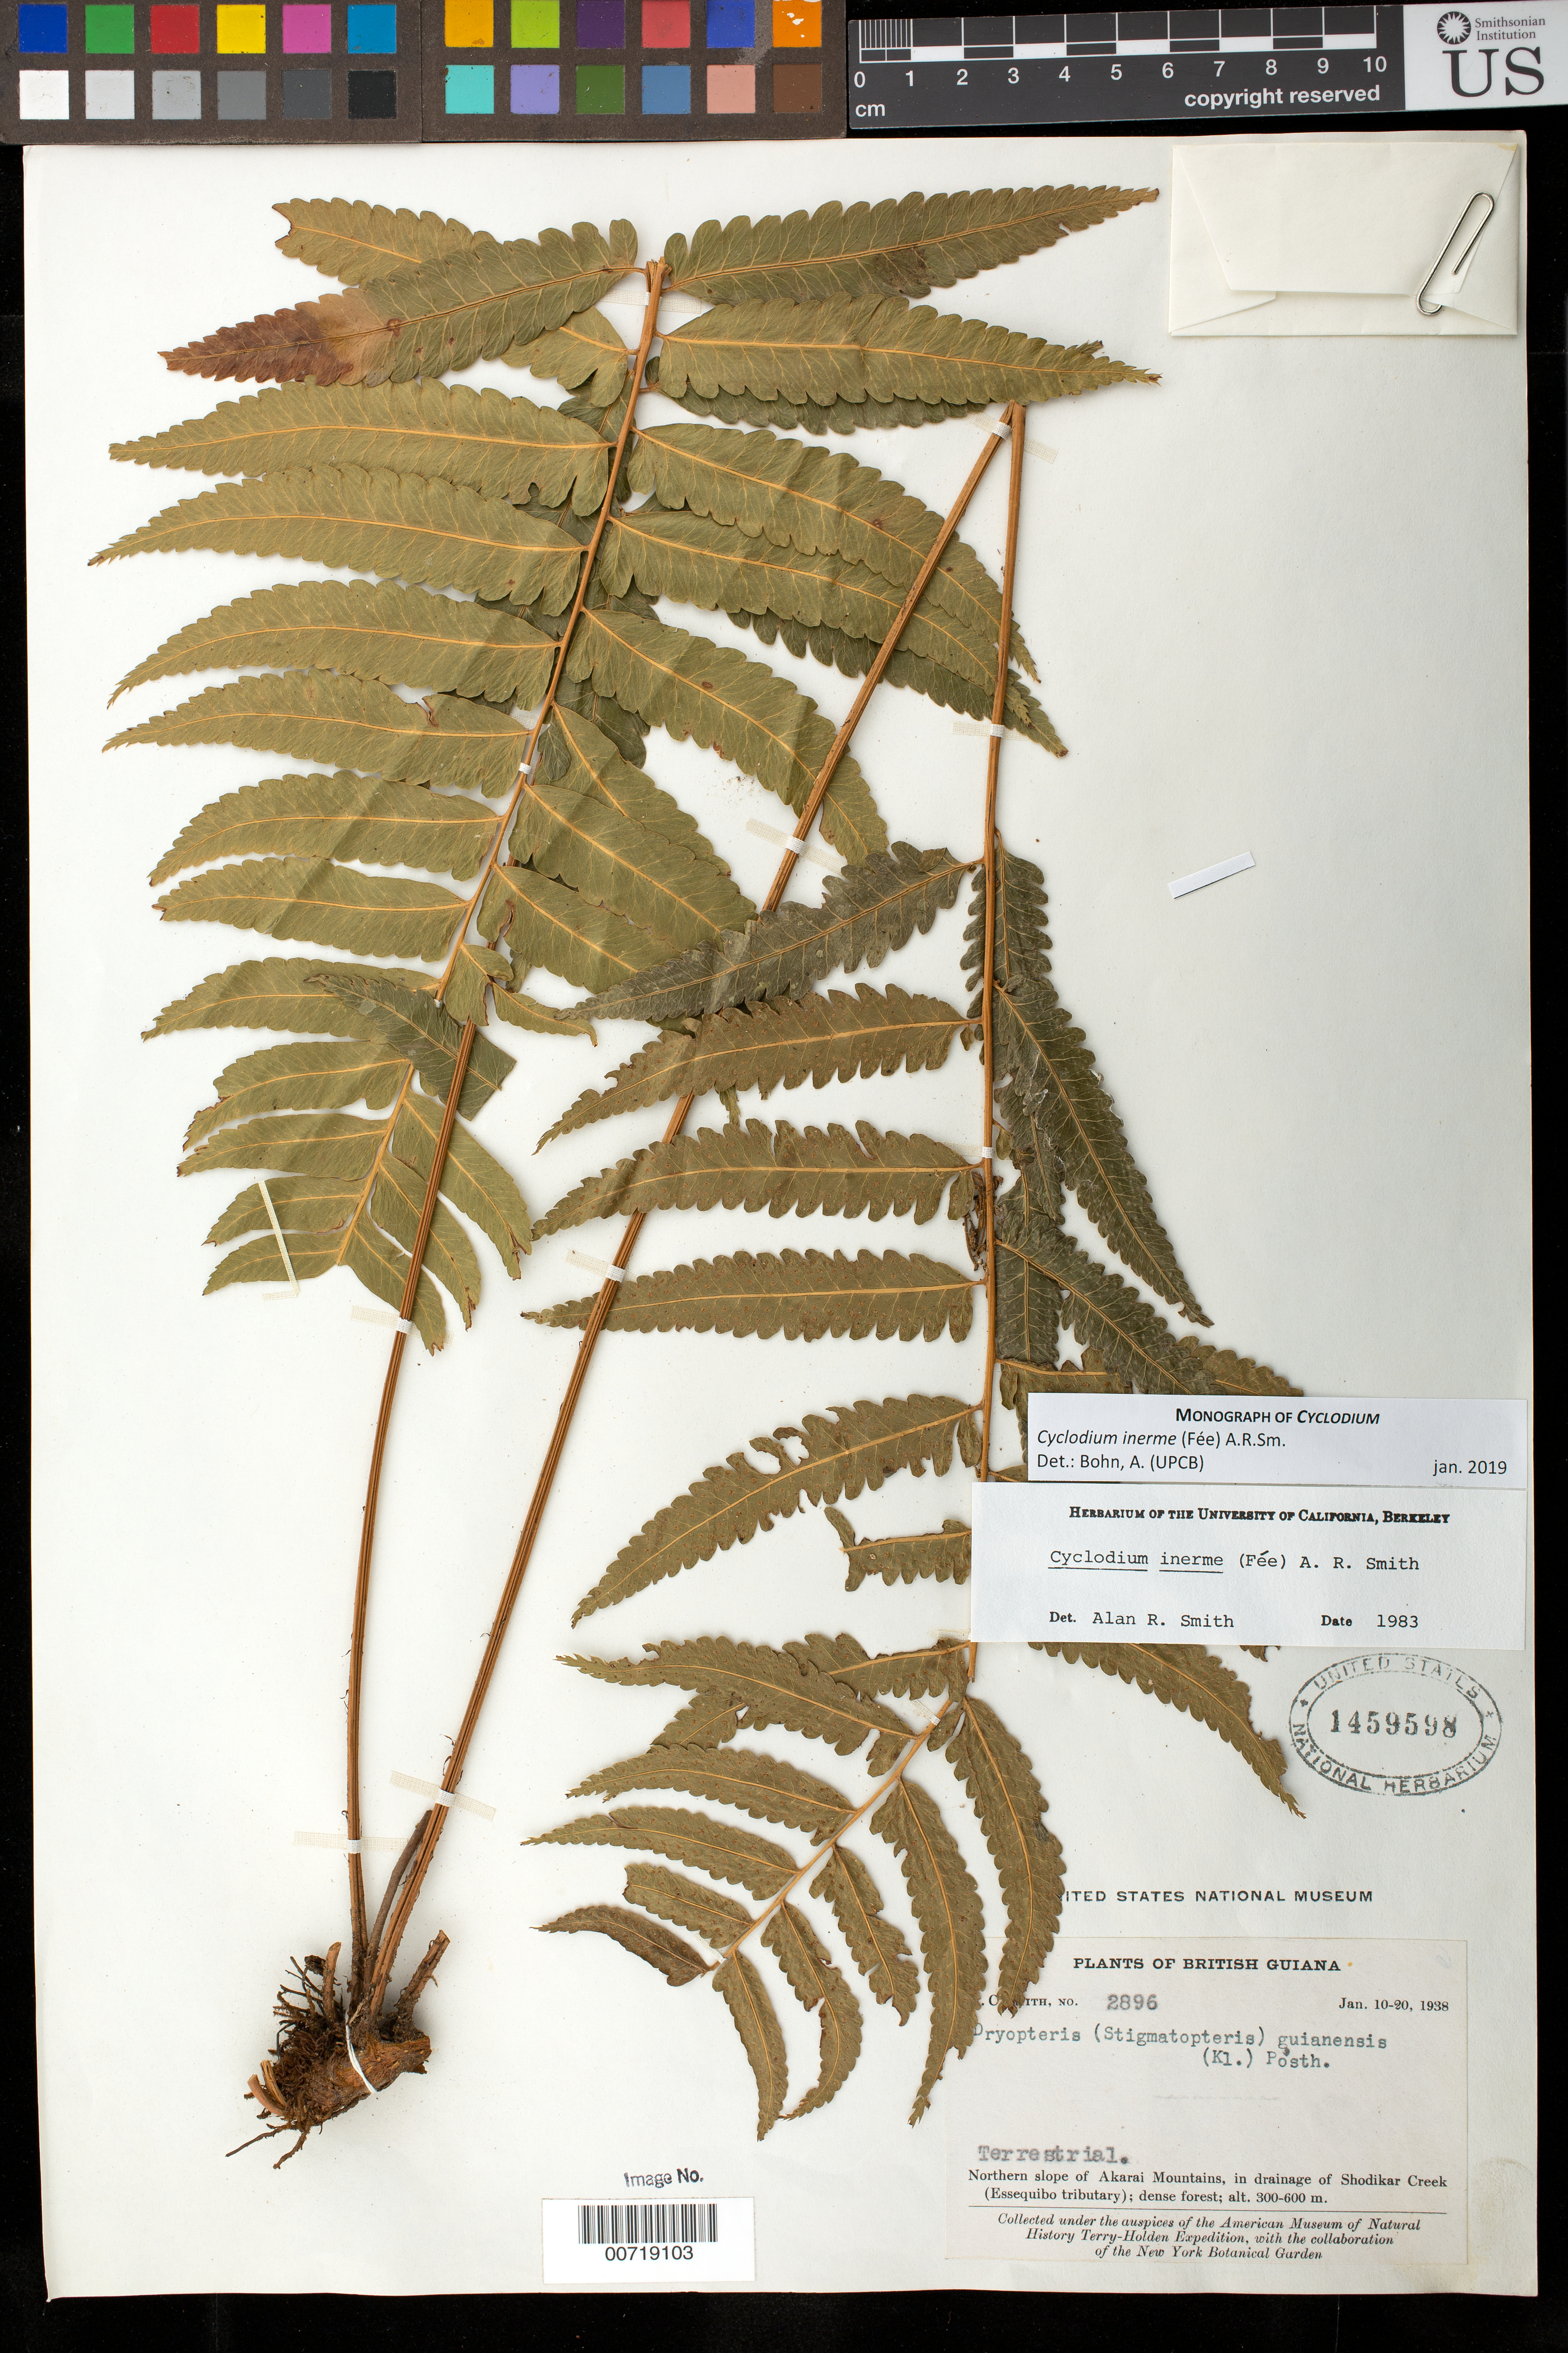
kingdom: Plantae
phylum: Tracheophyta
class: Polypodiopsida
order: Polypodiales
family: Dryopteridaceae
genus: Cyclodium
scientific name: Cyclodium inerme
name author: (Fée) A.R. Sm.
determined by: Smith, Alan R., (UC)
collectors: A. C. Smith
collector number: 2896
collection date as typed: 10-Jan-38 to 20-Jan-38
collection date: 1938-01-10/1938-01-20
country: Guyana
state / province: U. Takutu-U. Essequibo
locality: Akarai Mts., N slope; in drainage of Shodikar Creek (Essequibo tributary)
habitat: Dense forest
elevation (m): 300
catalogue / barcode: US 1459598